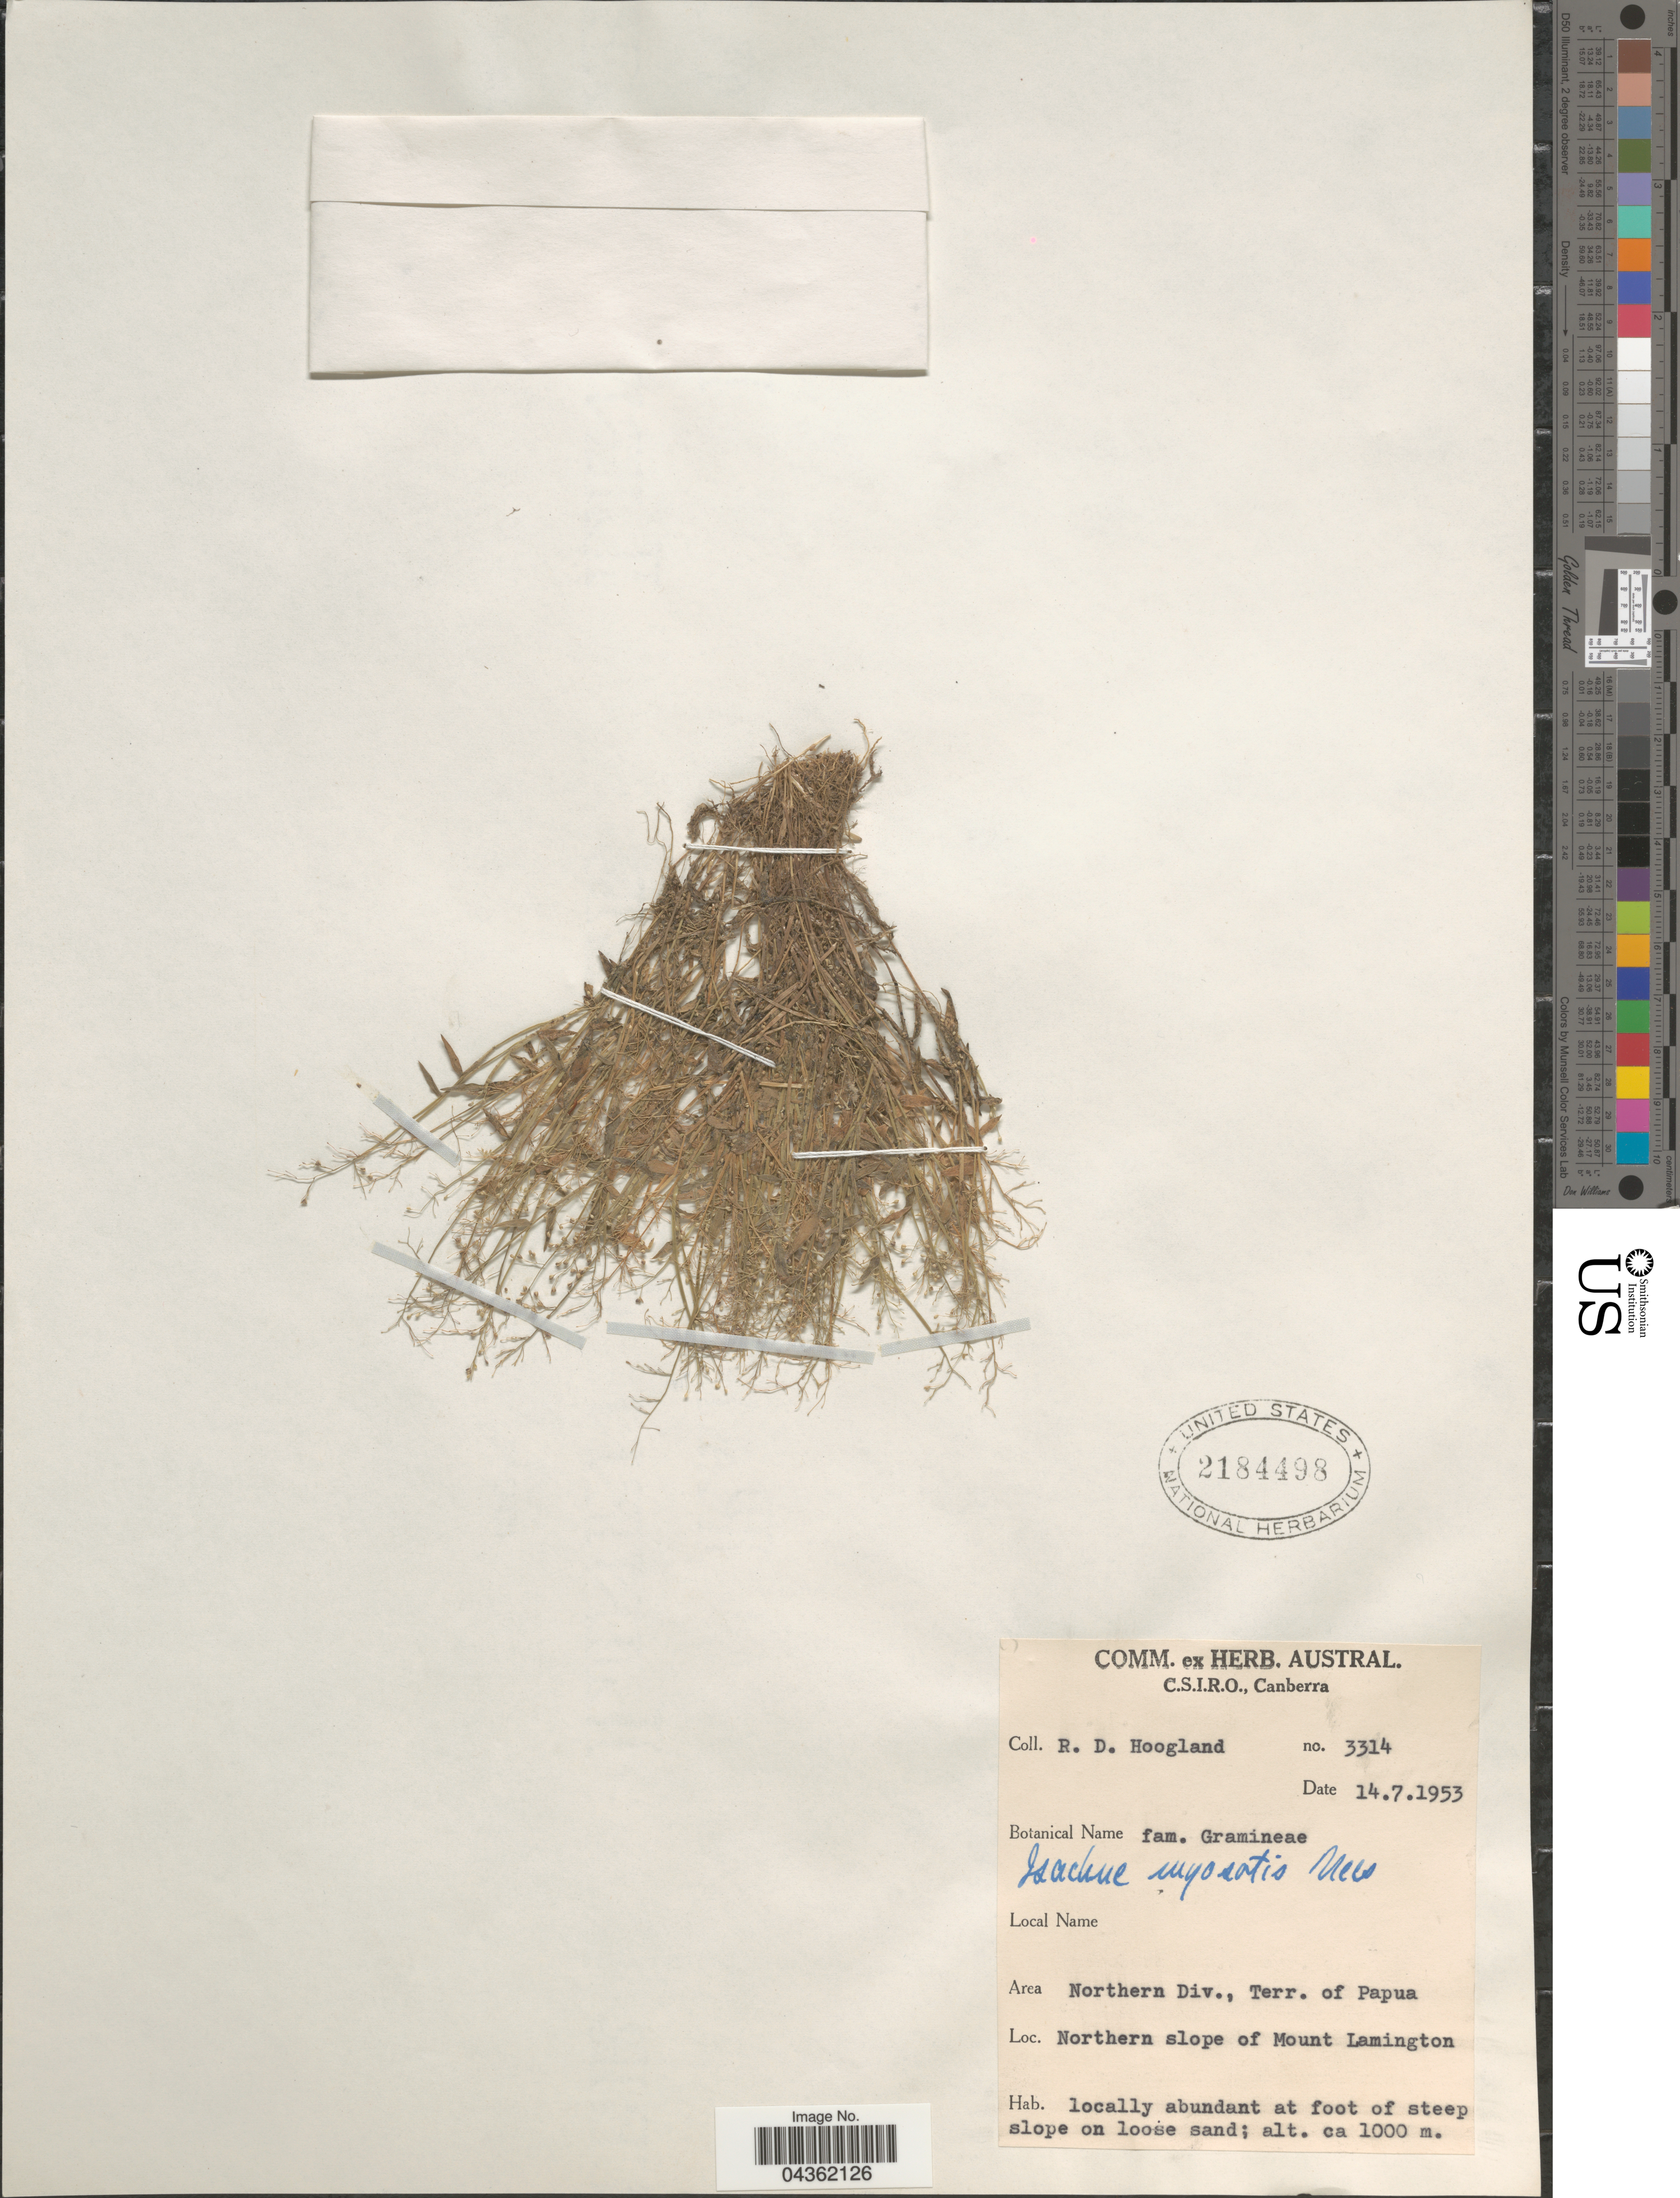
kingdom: Plantae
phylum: Tracheophyta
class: Liliopsida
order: Poales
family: Poaceae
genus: Isachne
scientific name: Isachne myosotis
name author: Nees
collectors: R. D. Hoogland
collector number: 3314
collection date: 1953-07-14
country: Papua New Guinea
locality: Area Northern Div., Terr. of Papua. Northern slope of Mount Lamington.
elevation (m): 1000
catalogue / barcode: US 2184498